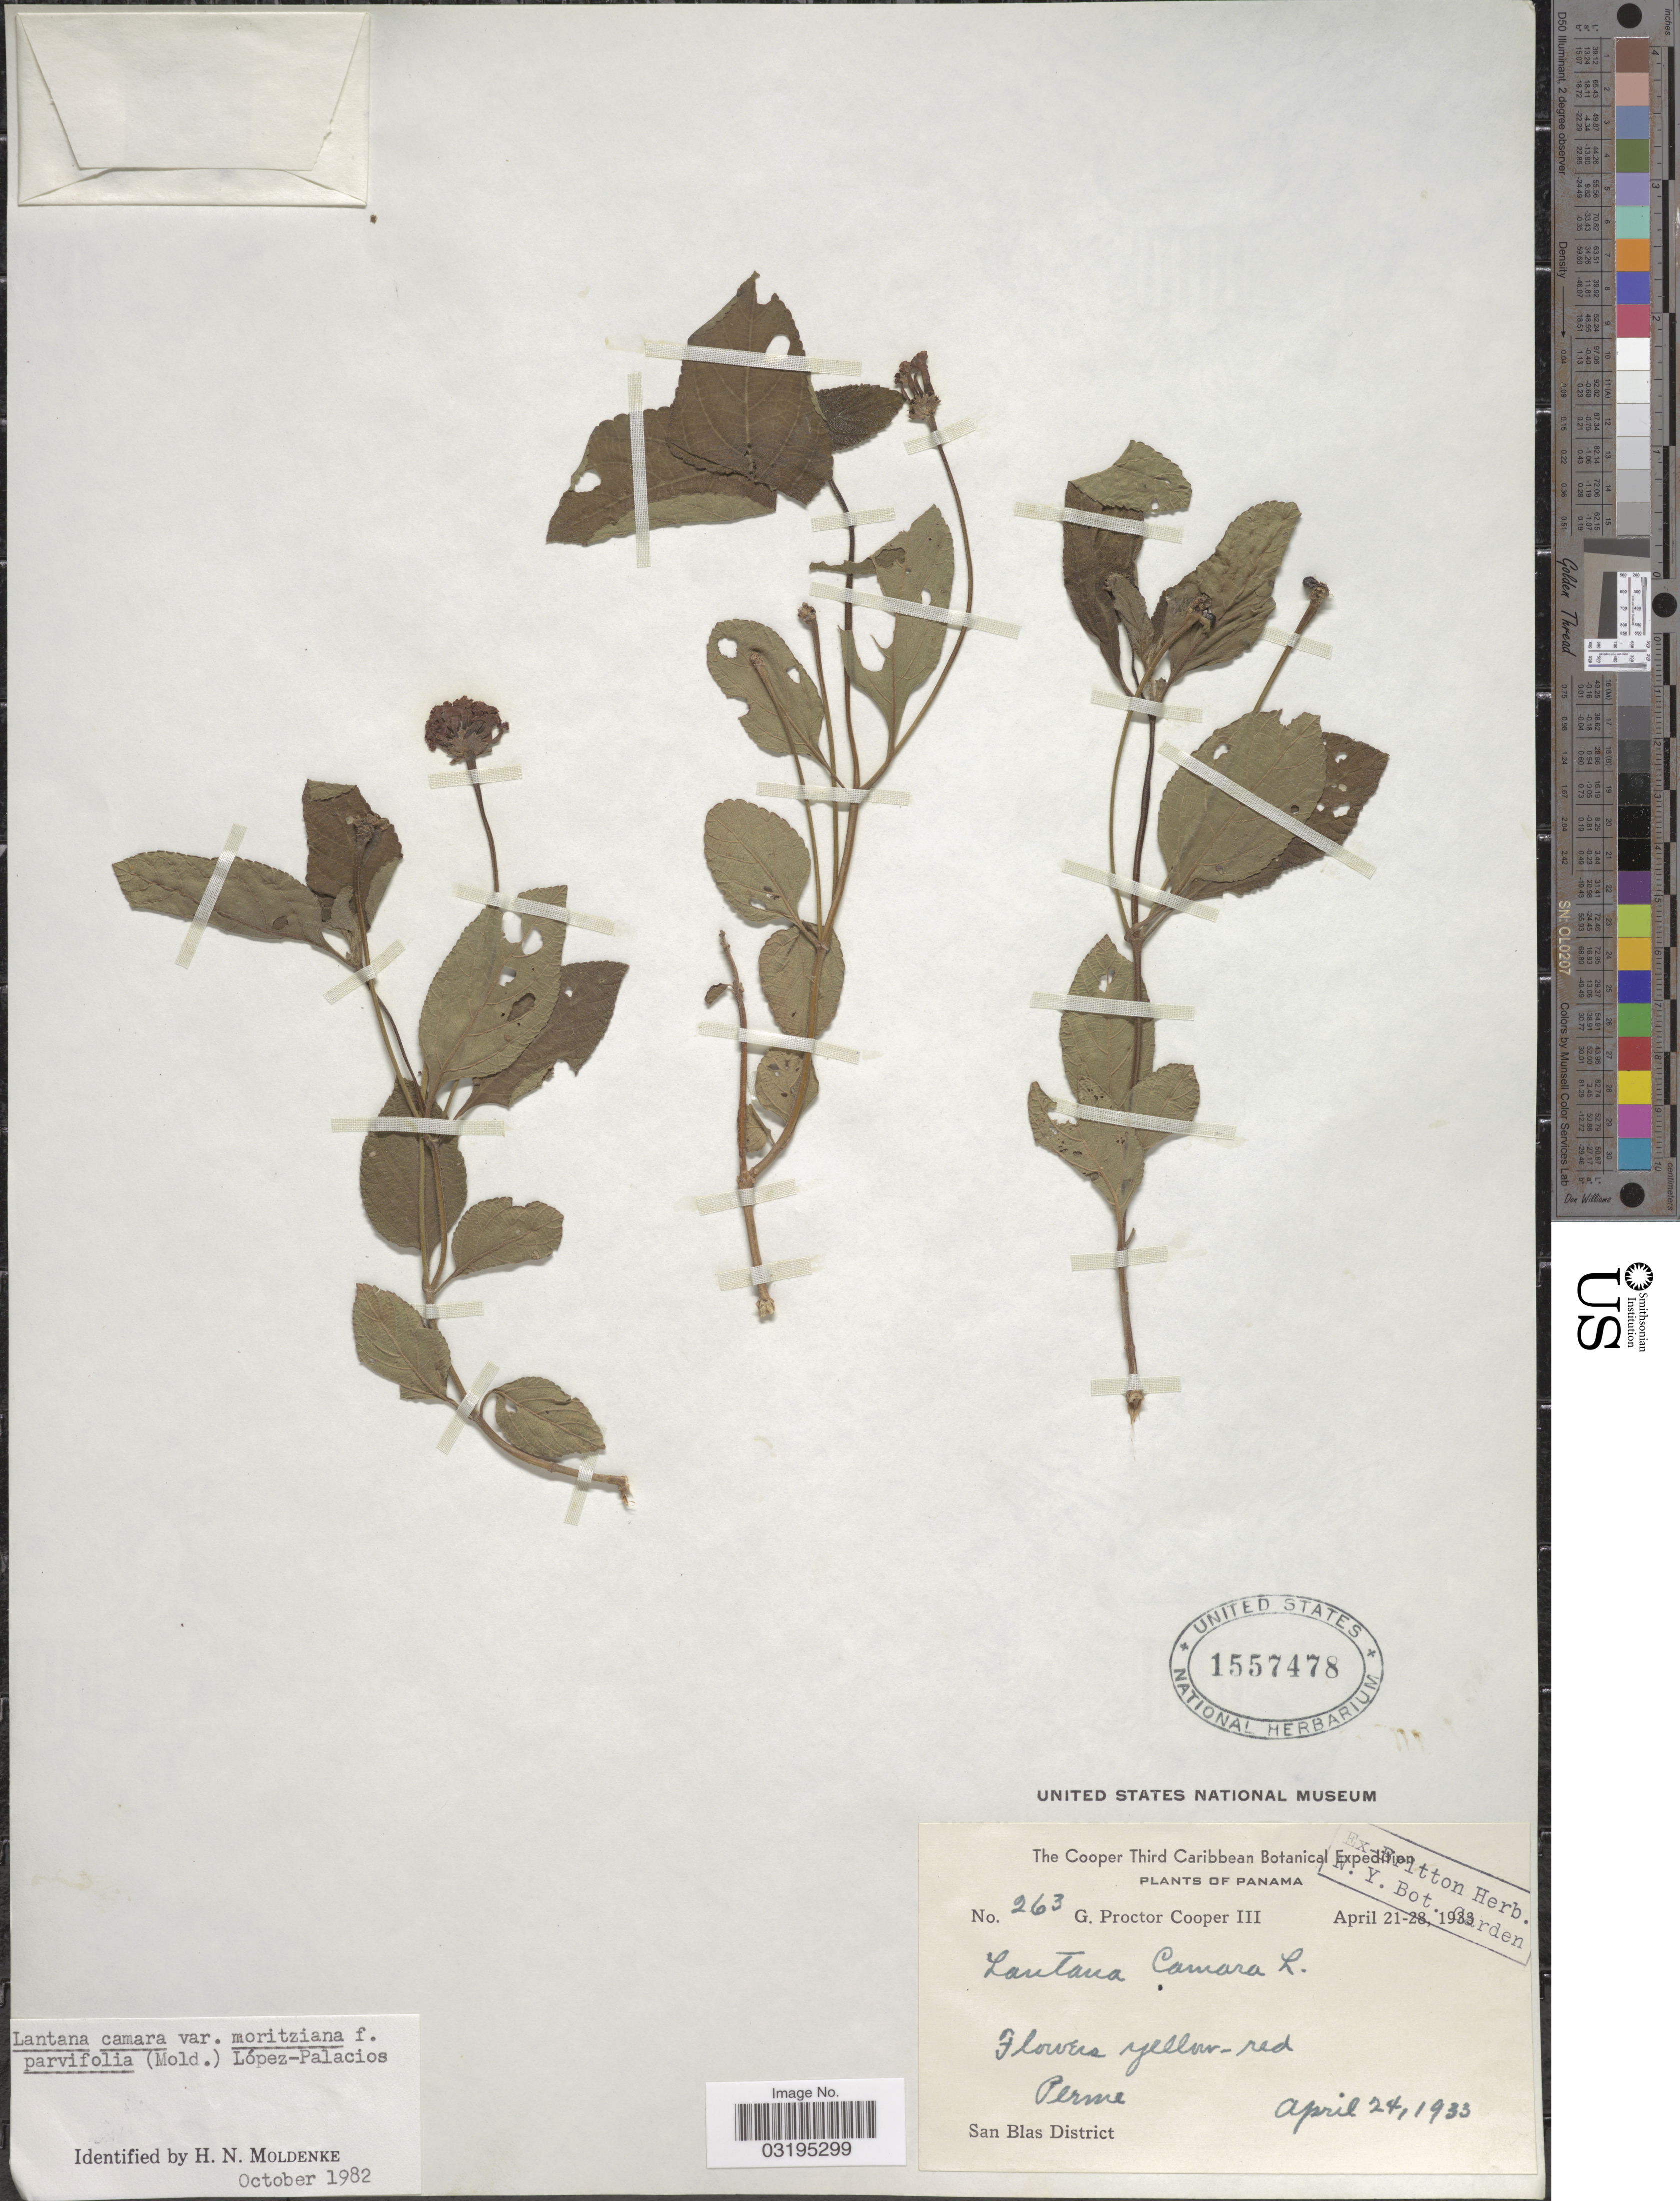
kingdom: Plantae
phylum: Tracheophyta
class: Magnoliopsida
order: Lamiales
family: Verbenaceae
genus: Lantana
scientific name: Lantana camara f. parvifolia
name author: Moldenke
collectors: G. Cooper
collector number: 263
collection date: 1933-04-21/1933-04-28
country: Panama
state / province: Kuna Yala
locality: Perme. San Blas District.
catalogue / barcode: US 1557478